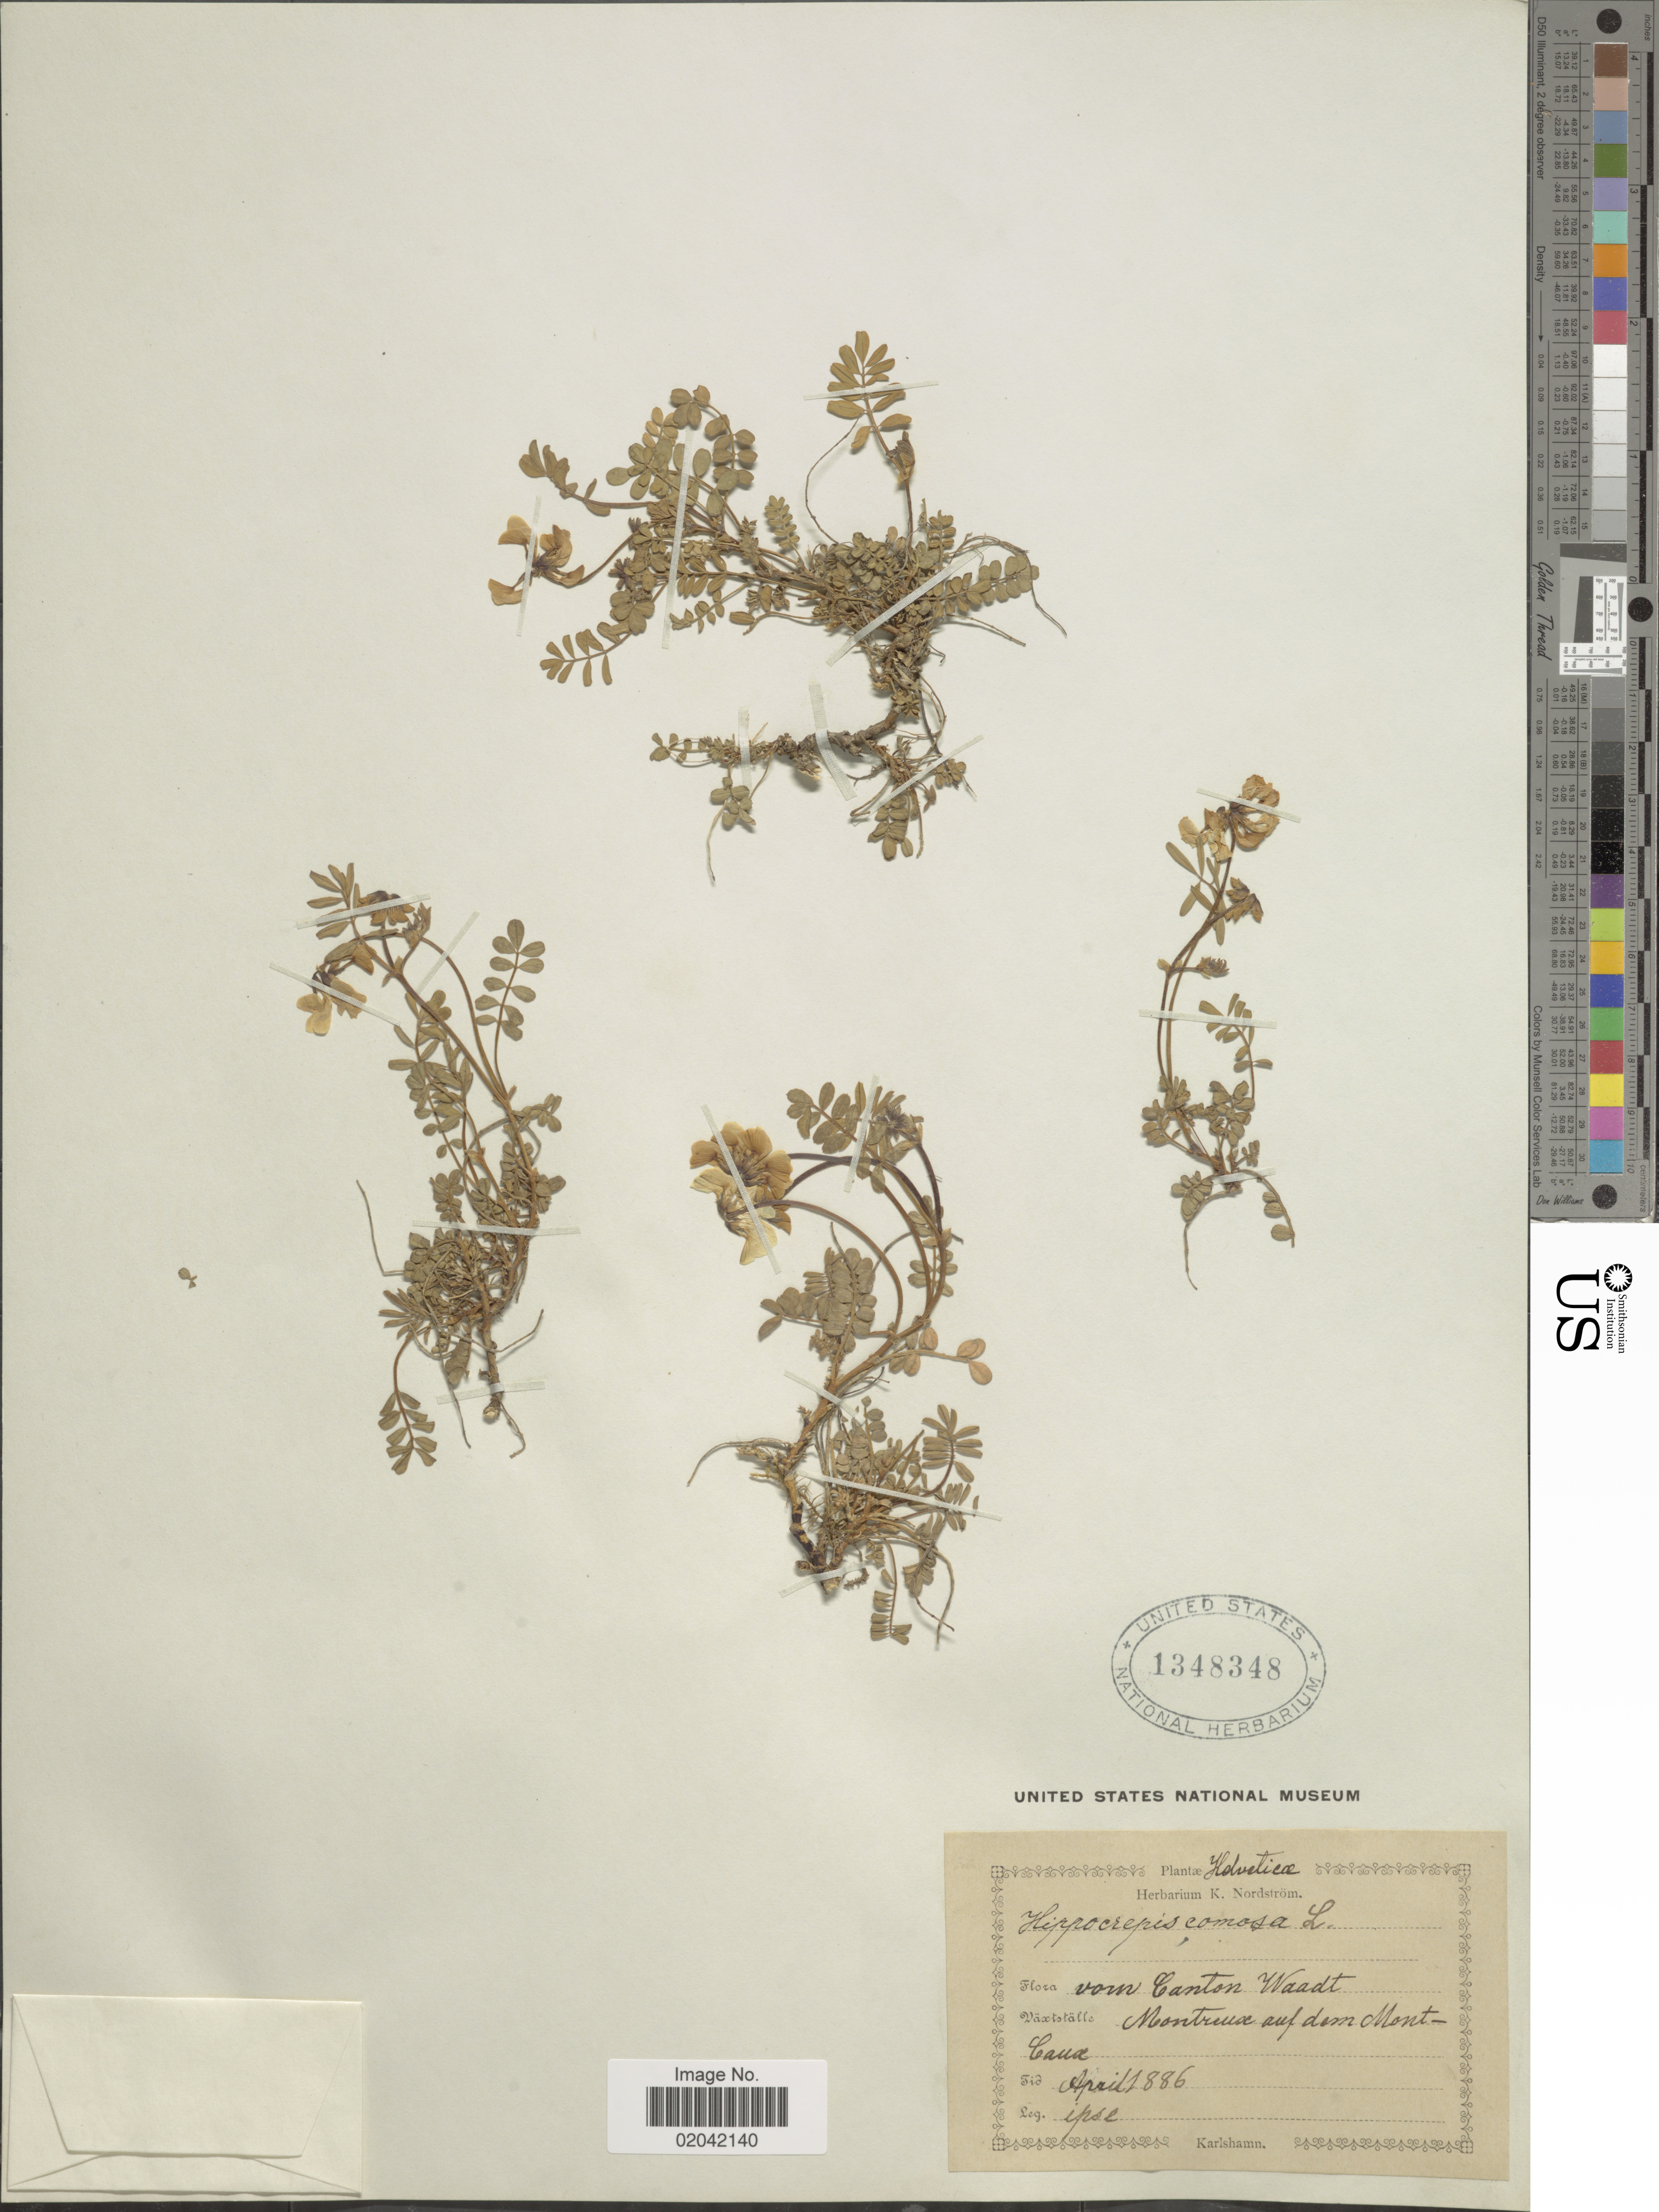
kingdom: Plantae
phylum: Tracheophyta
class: Magnoliopsida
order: Fabales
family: Fabaceae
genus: Hippocrepis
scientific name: Hippocrepis comosa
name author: L.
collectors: K. B. Nordstrom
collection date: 1886-04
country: Switzerland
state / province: Vaud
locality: Helveticae. vom Canton Waadt. Montreux auf dem Mont- Caux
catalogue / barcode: US 1348348